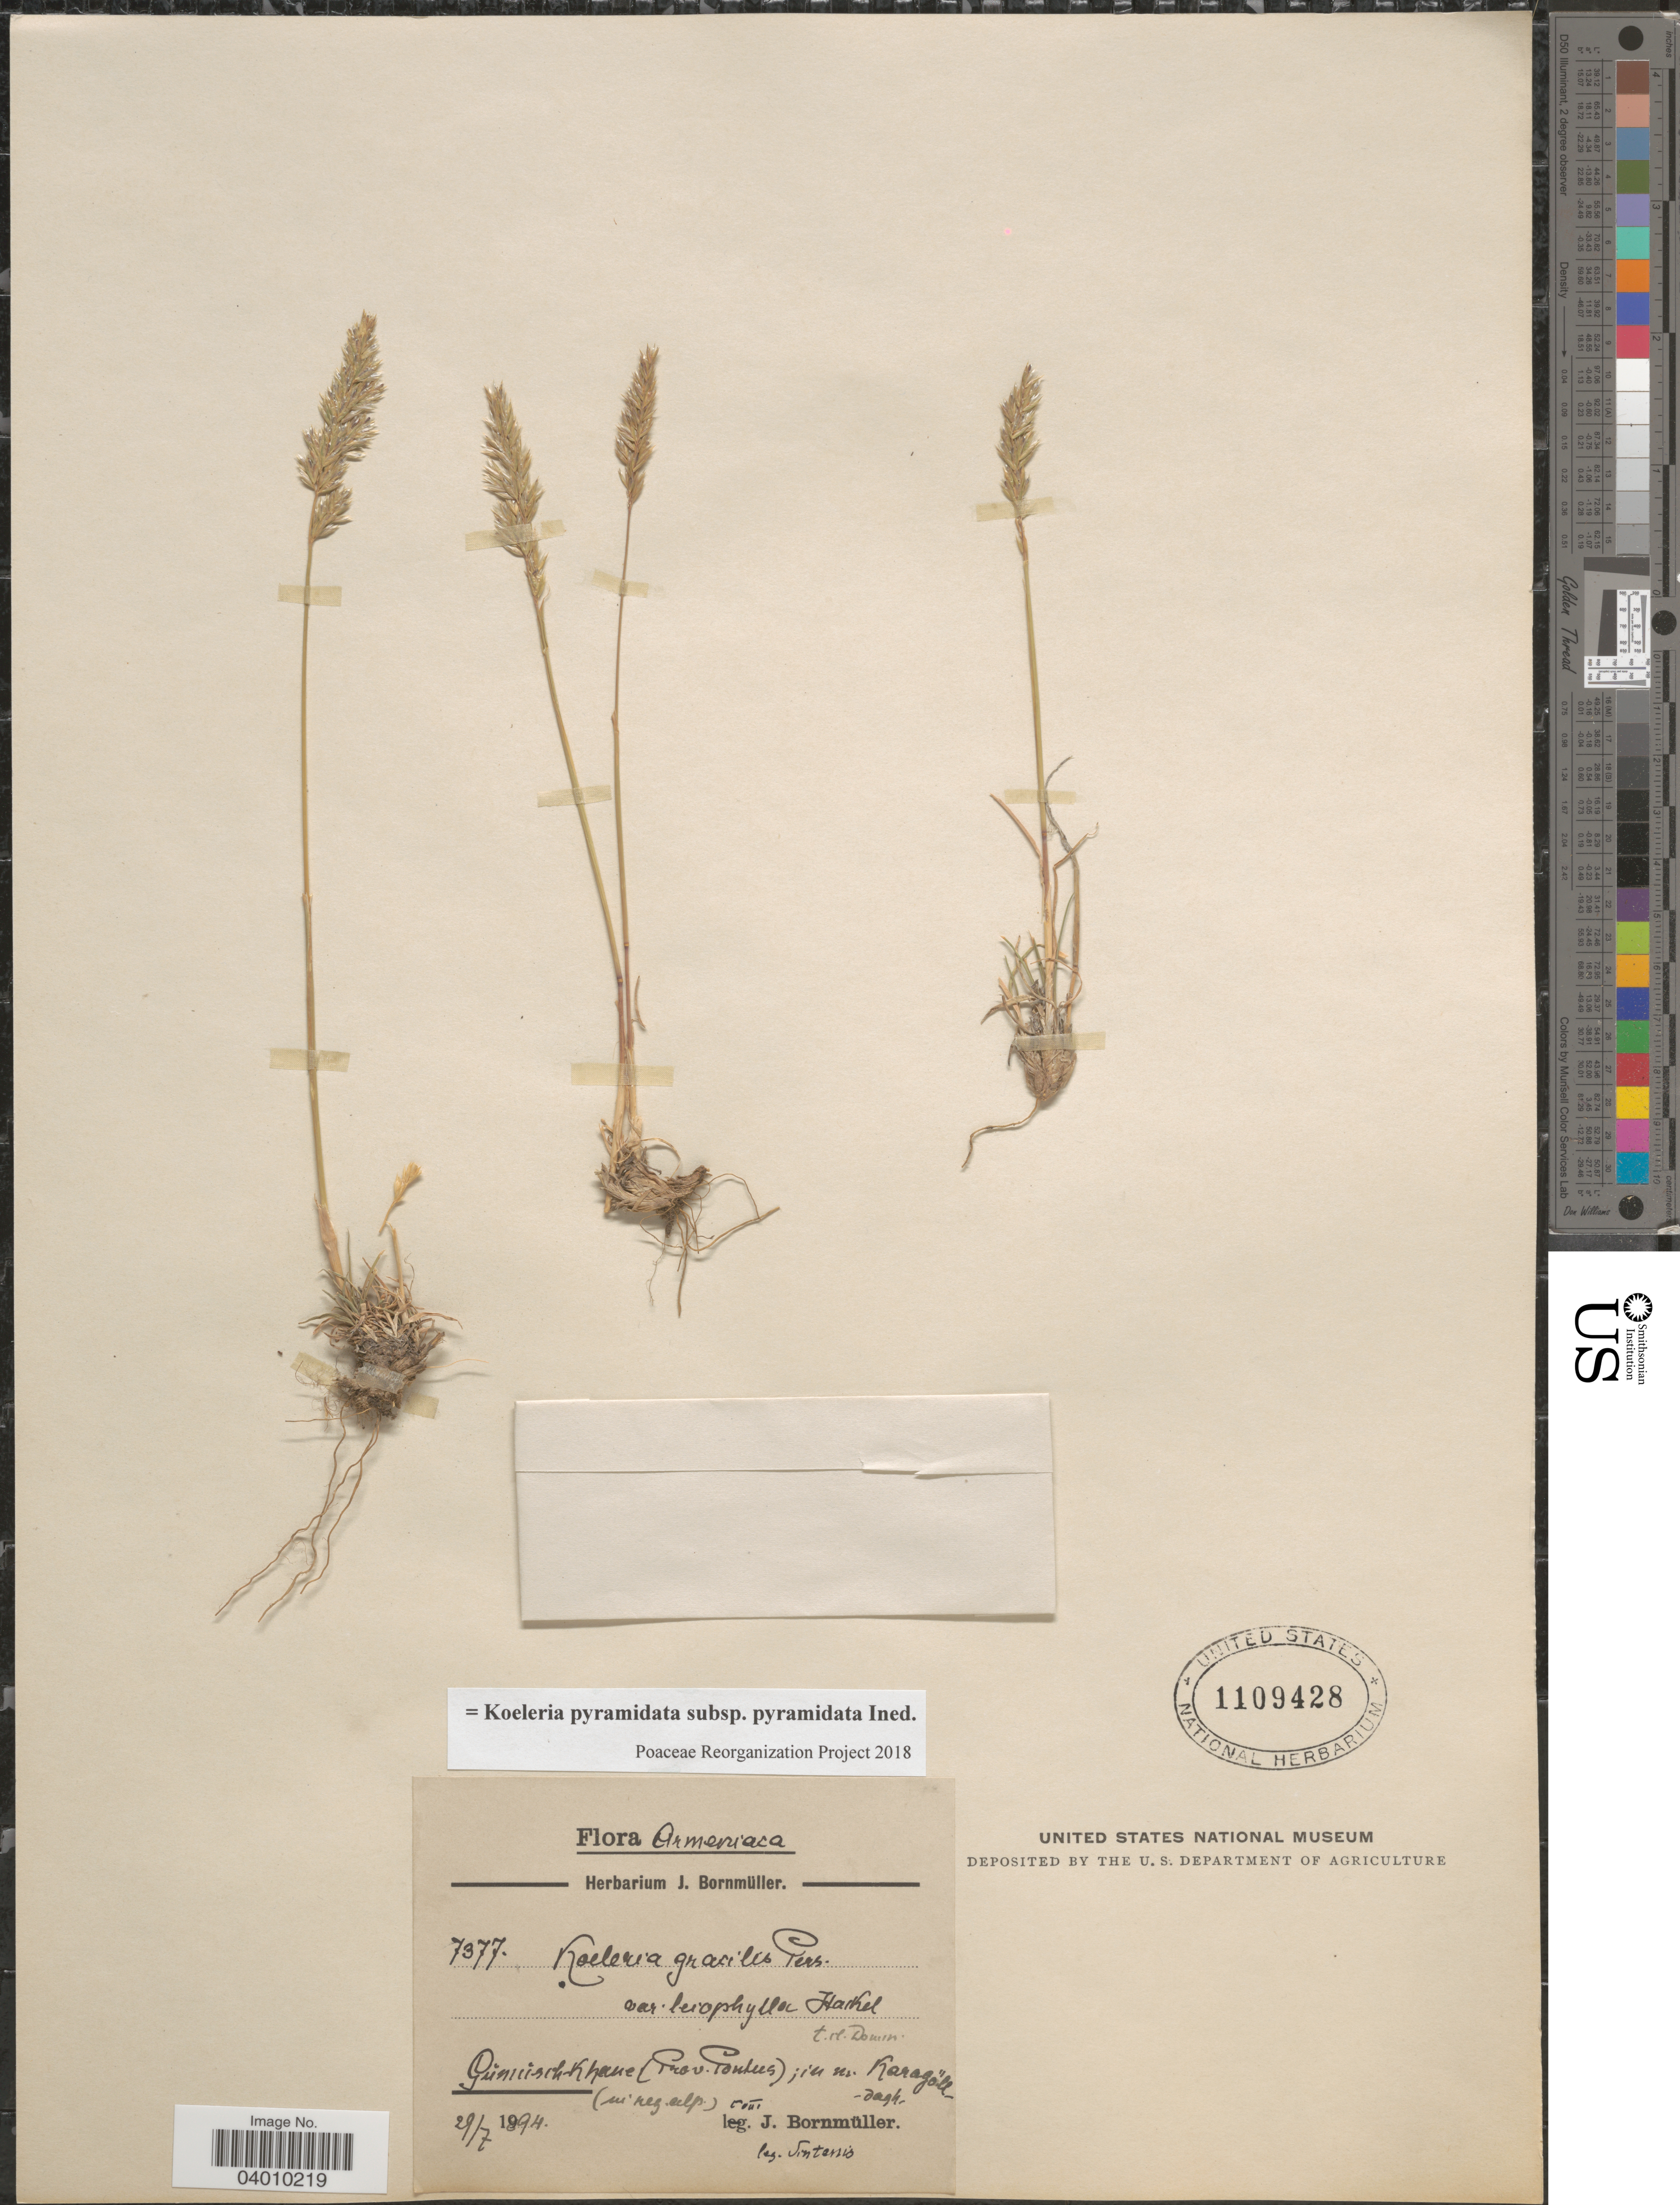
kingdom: Plantae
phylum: Tracheophyta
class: Liliopsida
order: Poales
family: Poaceae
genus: Koeleria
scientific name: Koeleria pyramidata subsp. pyramidata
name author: (Lam.) P. Beauv.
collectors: -. Sintenis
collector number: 7377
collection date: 1894-07-29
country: Armenia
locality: Armeniaca. Gunisch-khane (Prov. Tonlees); in nr. Karagoll-dagh. [interpreted]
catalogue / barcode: US 1109428